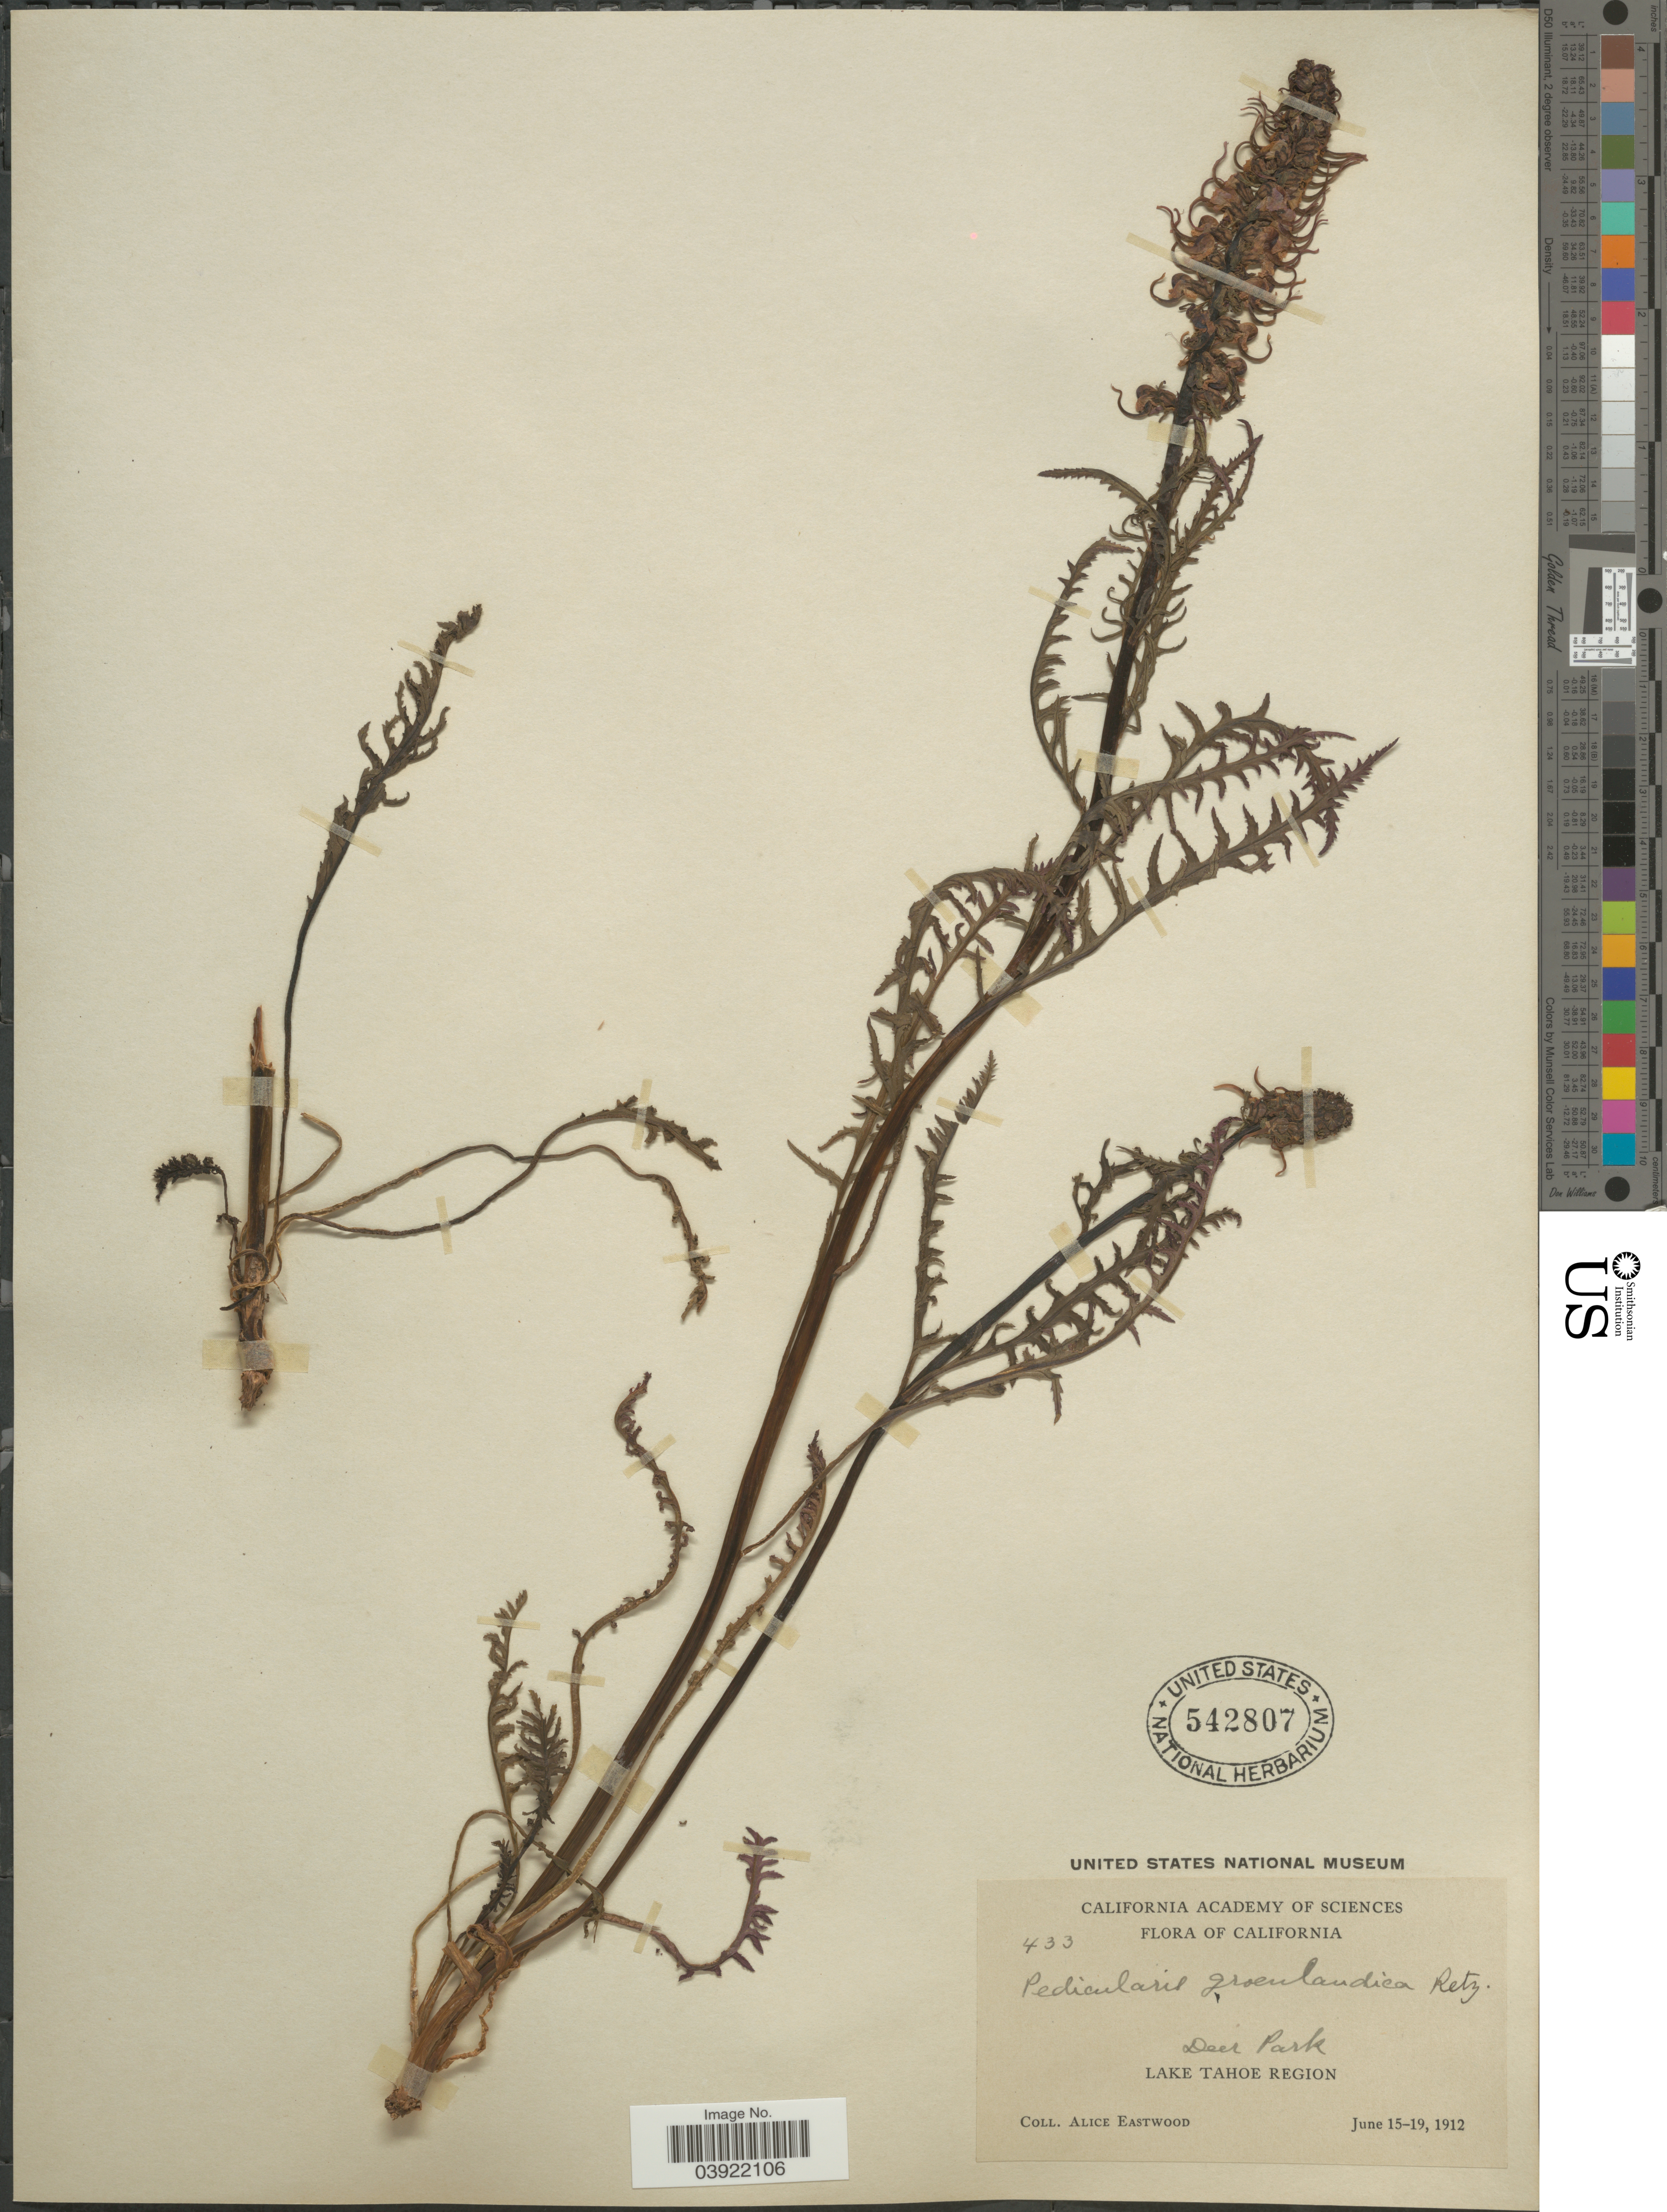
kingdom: Plantae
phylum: Tracheophyta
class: Magnoliopsida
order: Lamiales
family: Orobanchaceae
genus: Pedicularis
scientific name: Pedicularis groenlandica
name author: Retz.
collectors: A. Eastwood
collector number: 433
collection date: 1912-06-15/1912-06-19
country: United States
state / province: California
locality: Deer Park. Lake Tahoe Region.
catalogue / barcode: US 542807